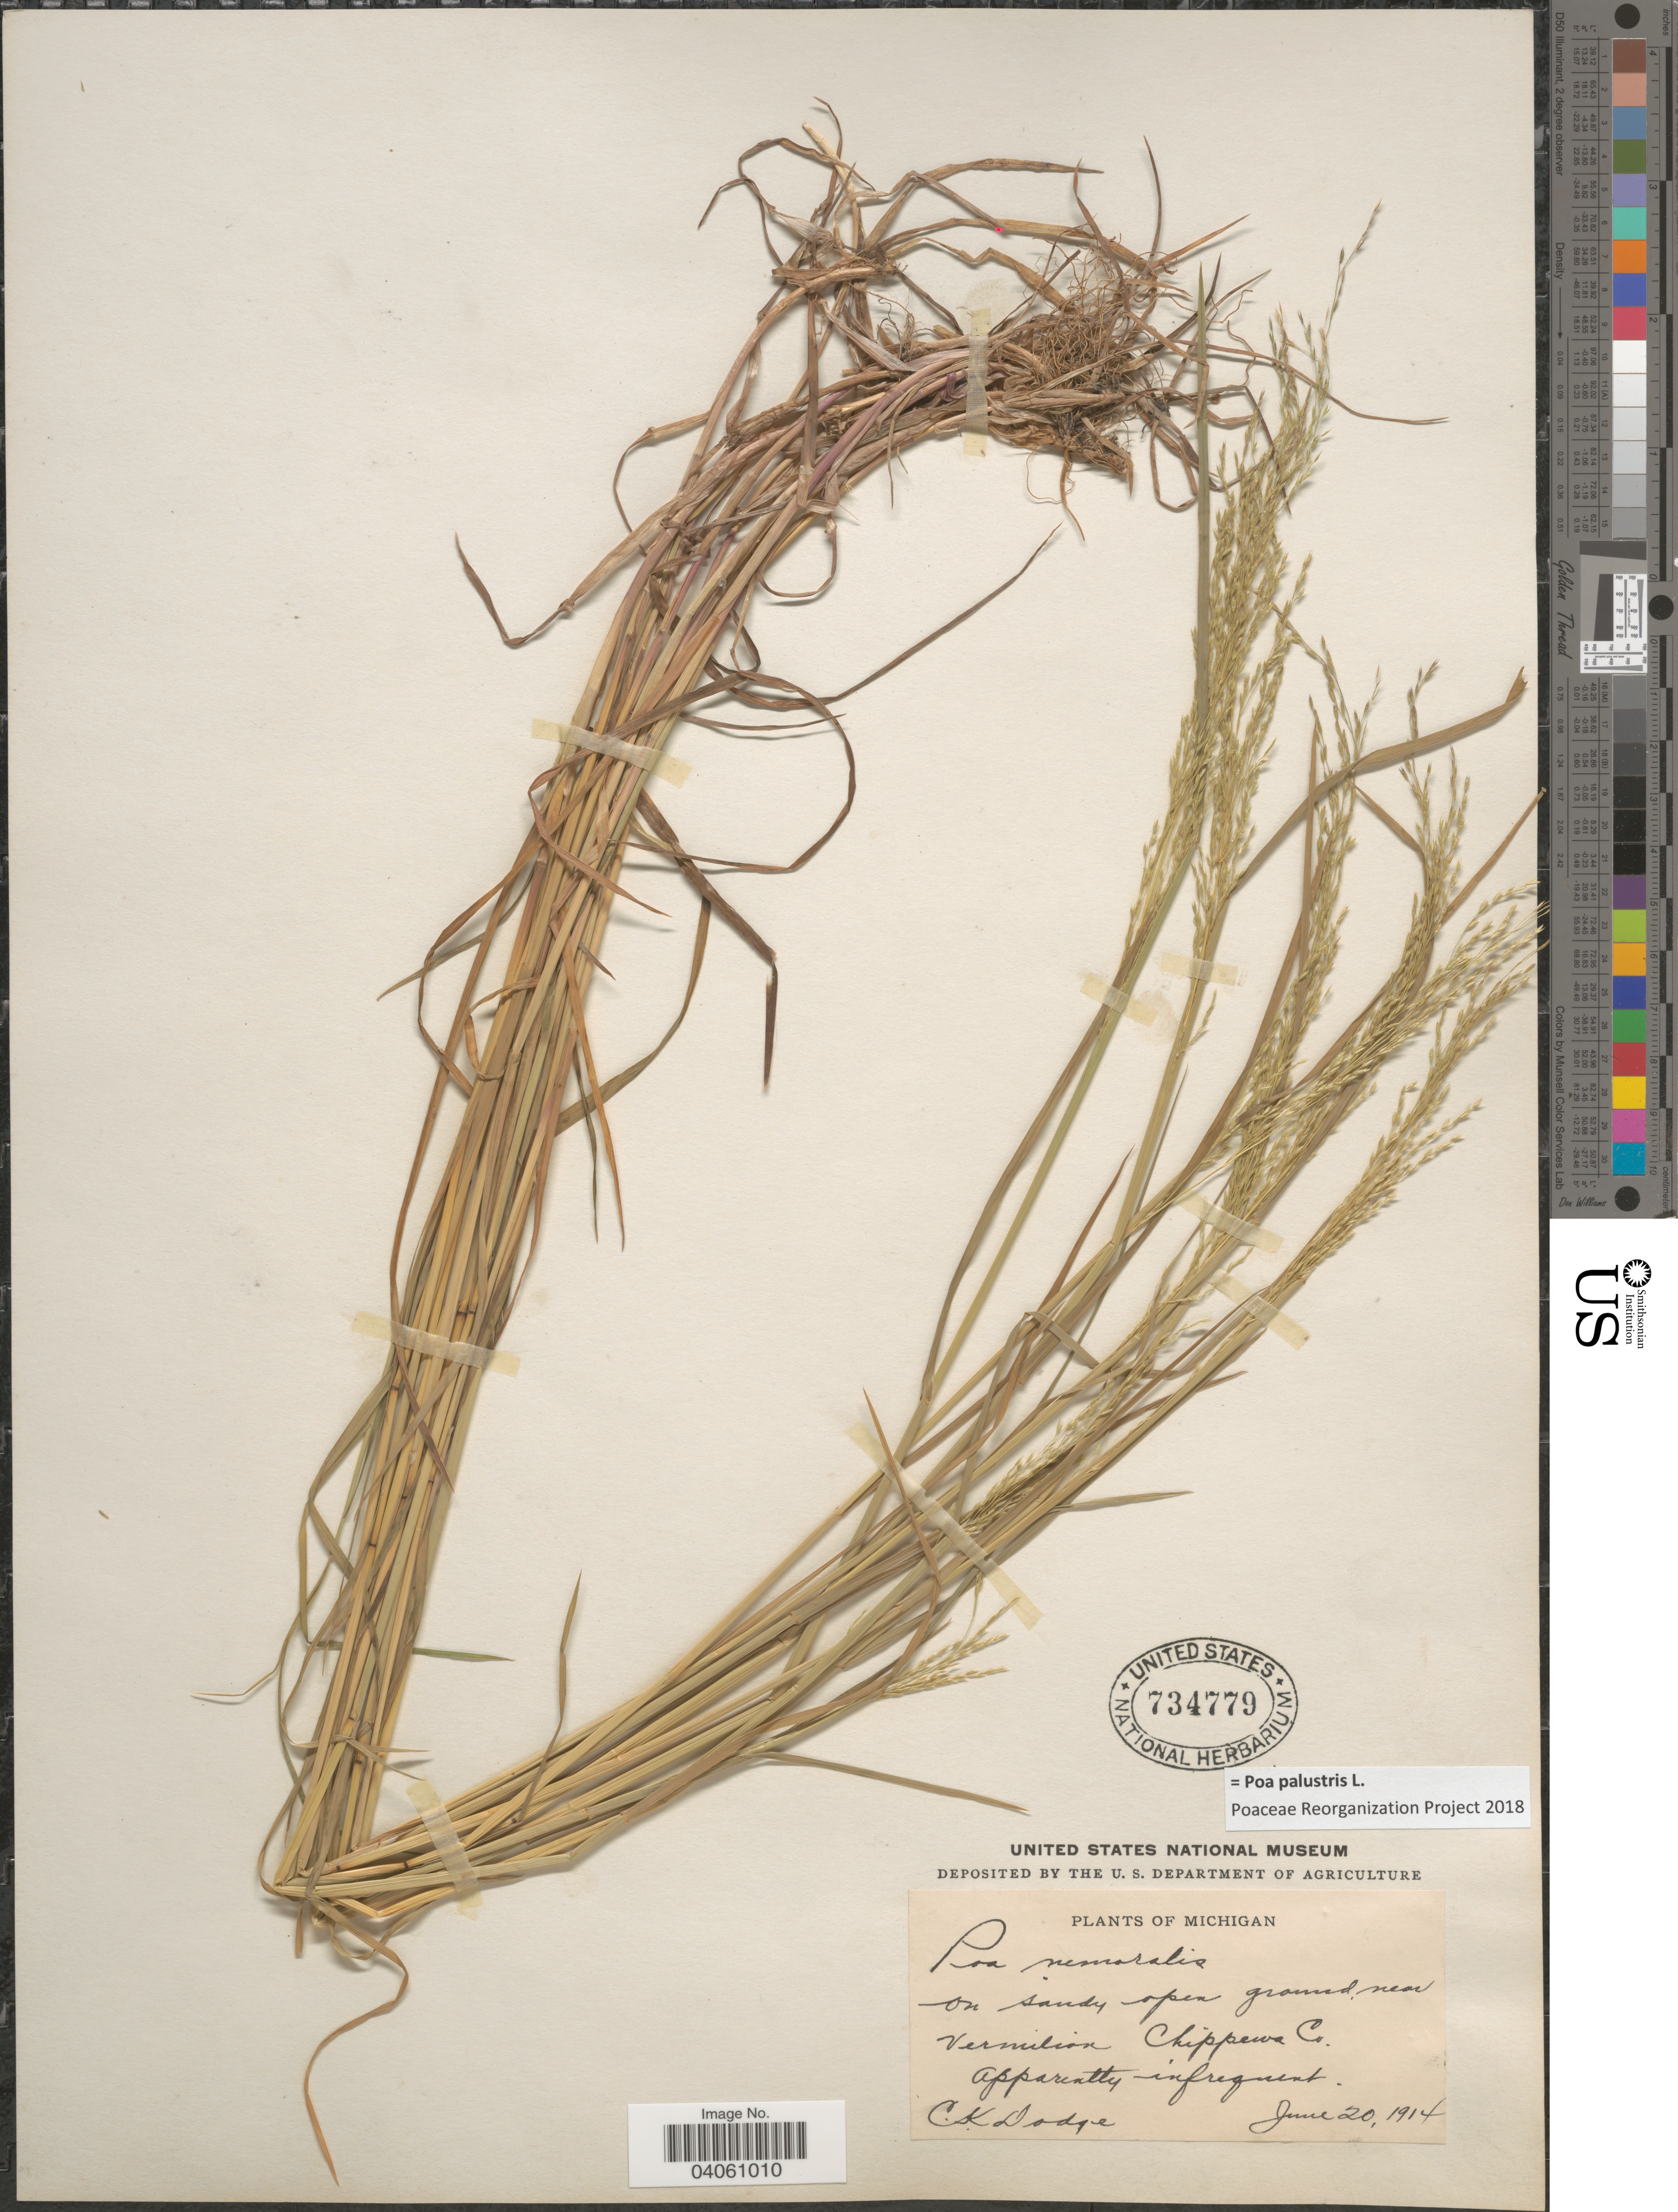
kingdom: Plantae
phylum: Tracheophyta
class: Liliopsida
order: Poales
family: Poaceae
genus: Poa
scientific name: Poa palustris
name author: L.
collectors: C. Dodge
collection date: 1914-06-20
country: United States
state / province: Michigan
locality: Near Vermilion Chippewa Co.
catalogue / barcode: US 734779